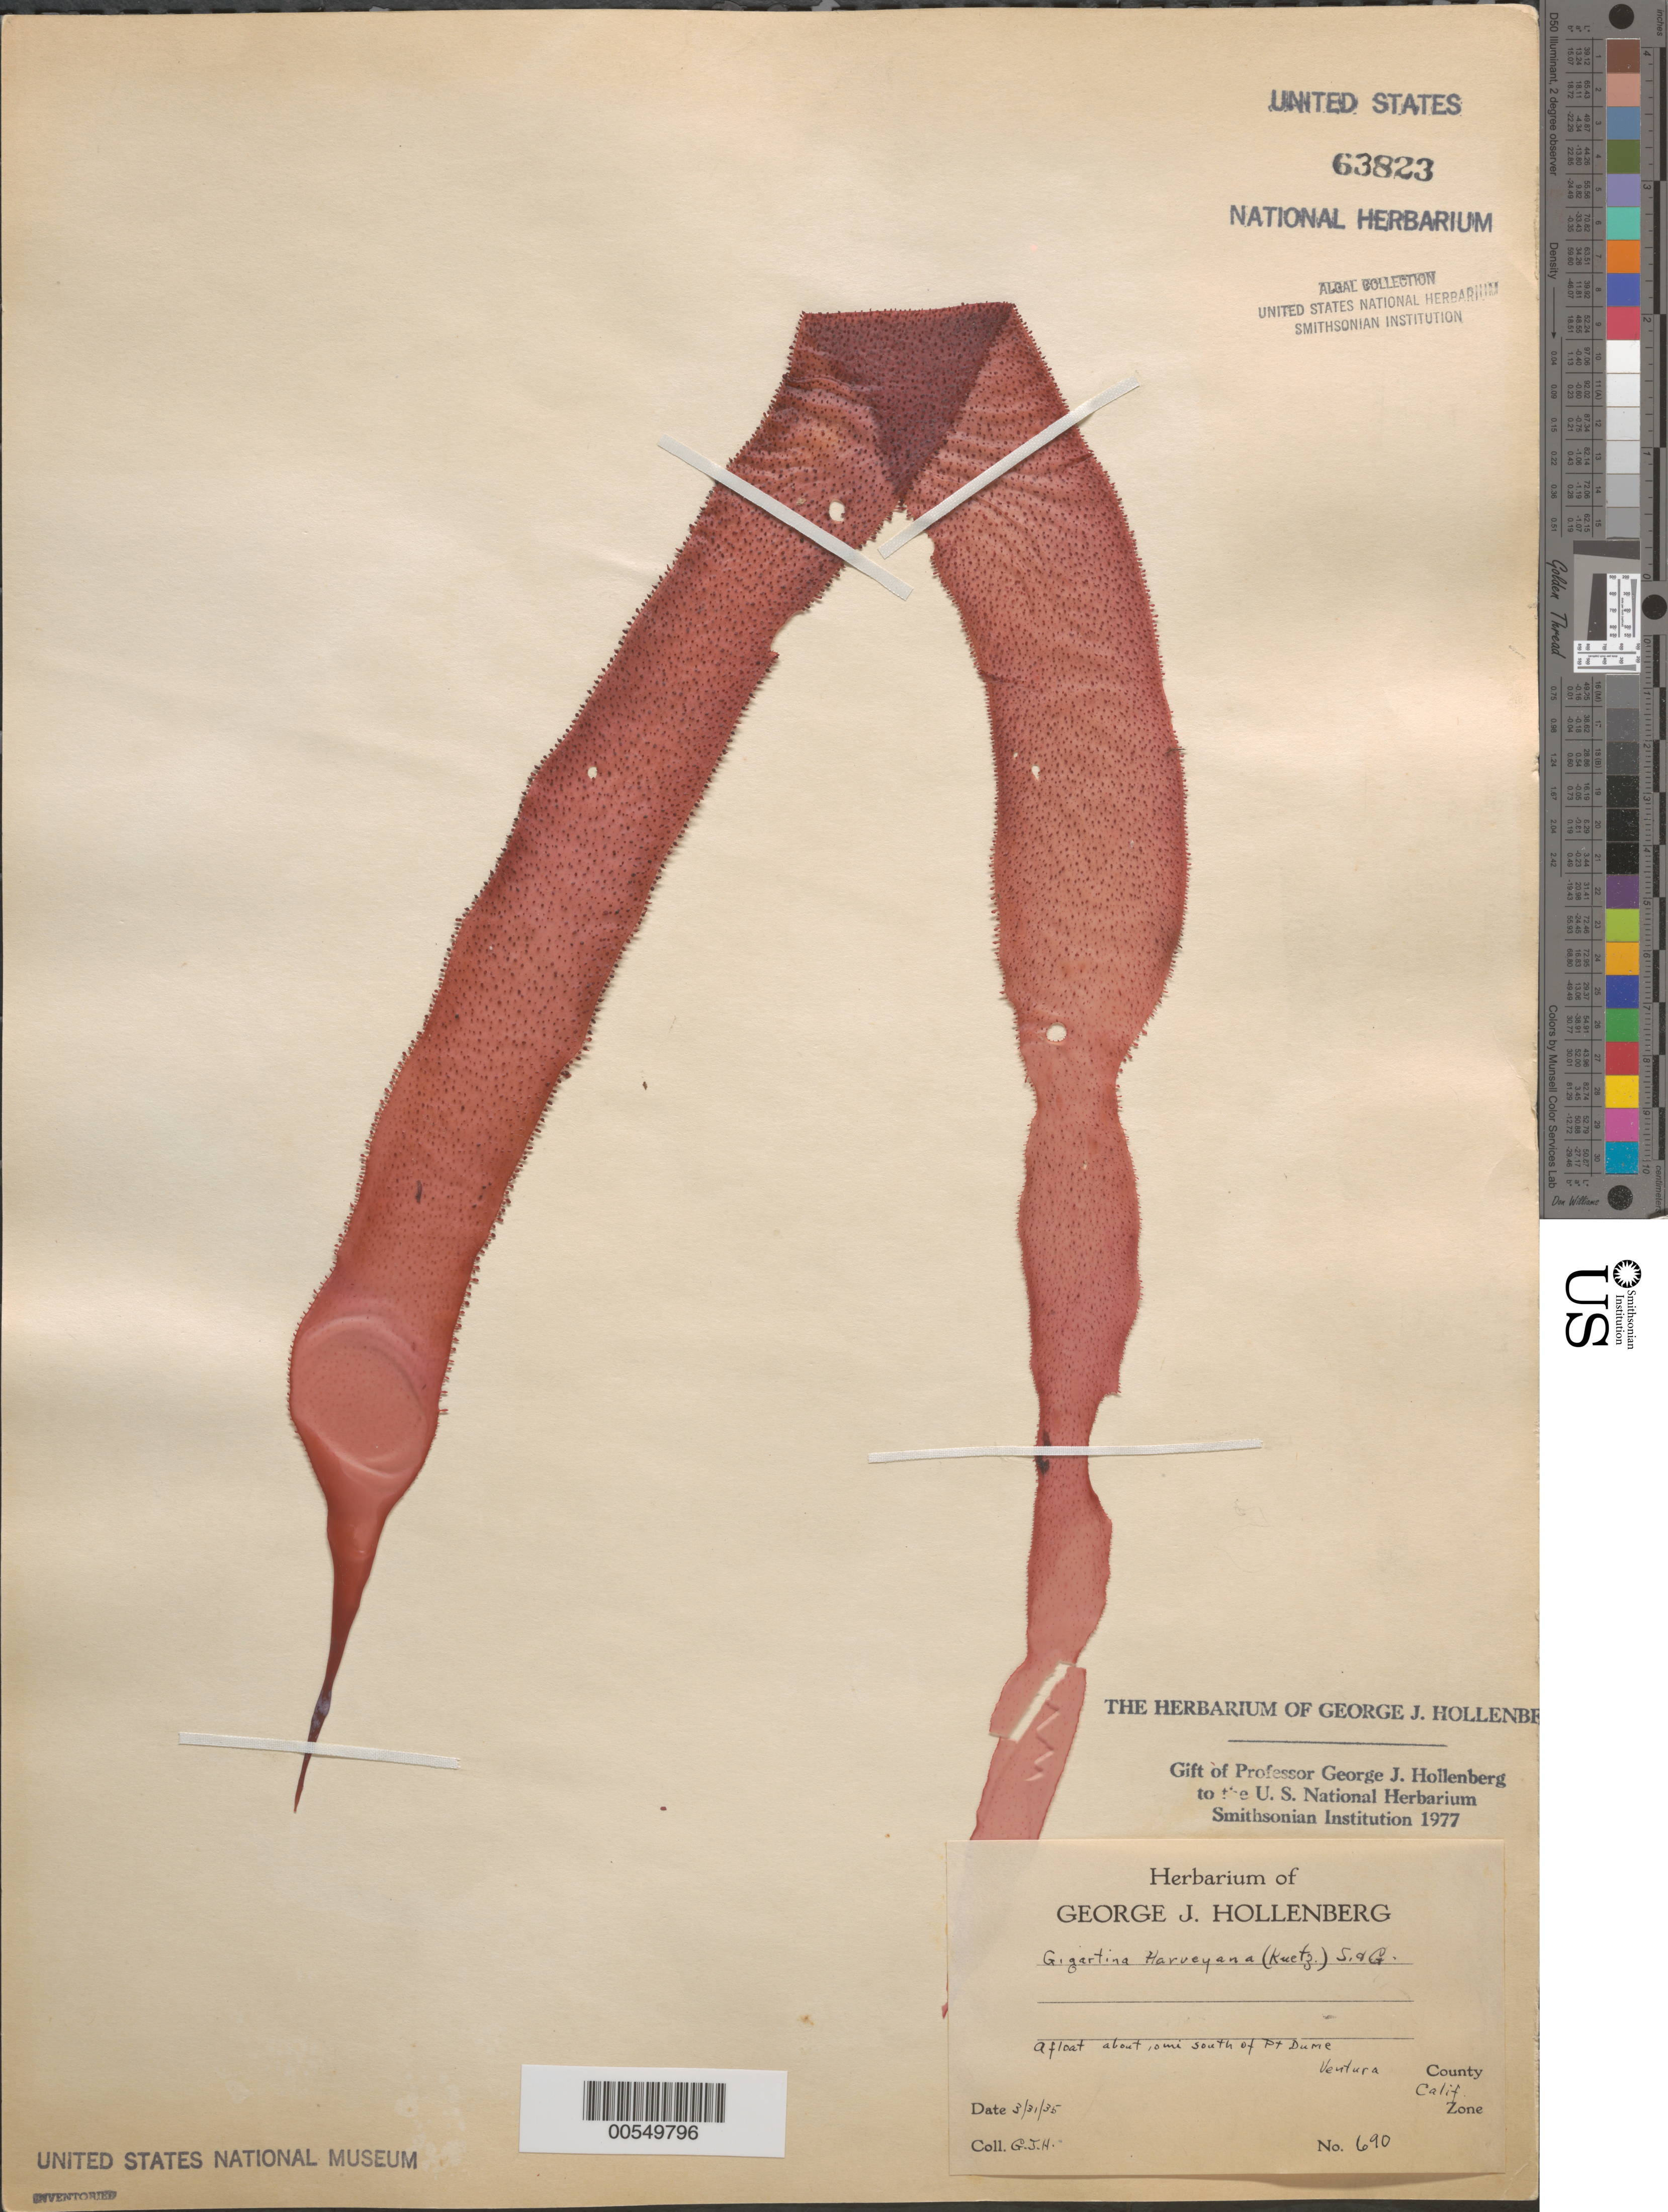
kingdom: Plantae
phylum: Rhodophyta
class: Florideophyceae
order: Gigartinales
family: Gigartinaceae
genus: Chondracanthus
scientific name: Chondracanthus harveyanus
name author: (Kütz.) Guiry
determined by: Algae name updating Project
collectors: G. Hollenberg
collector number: GJH 690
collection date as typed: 31 Mar 1935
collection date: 1935-03-31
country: United States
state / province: California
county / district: Ventura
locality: Ca. 10 miles south of Point Dume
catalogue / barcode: US 63823